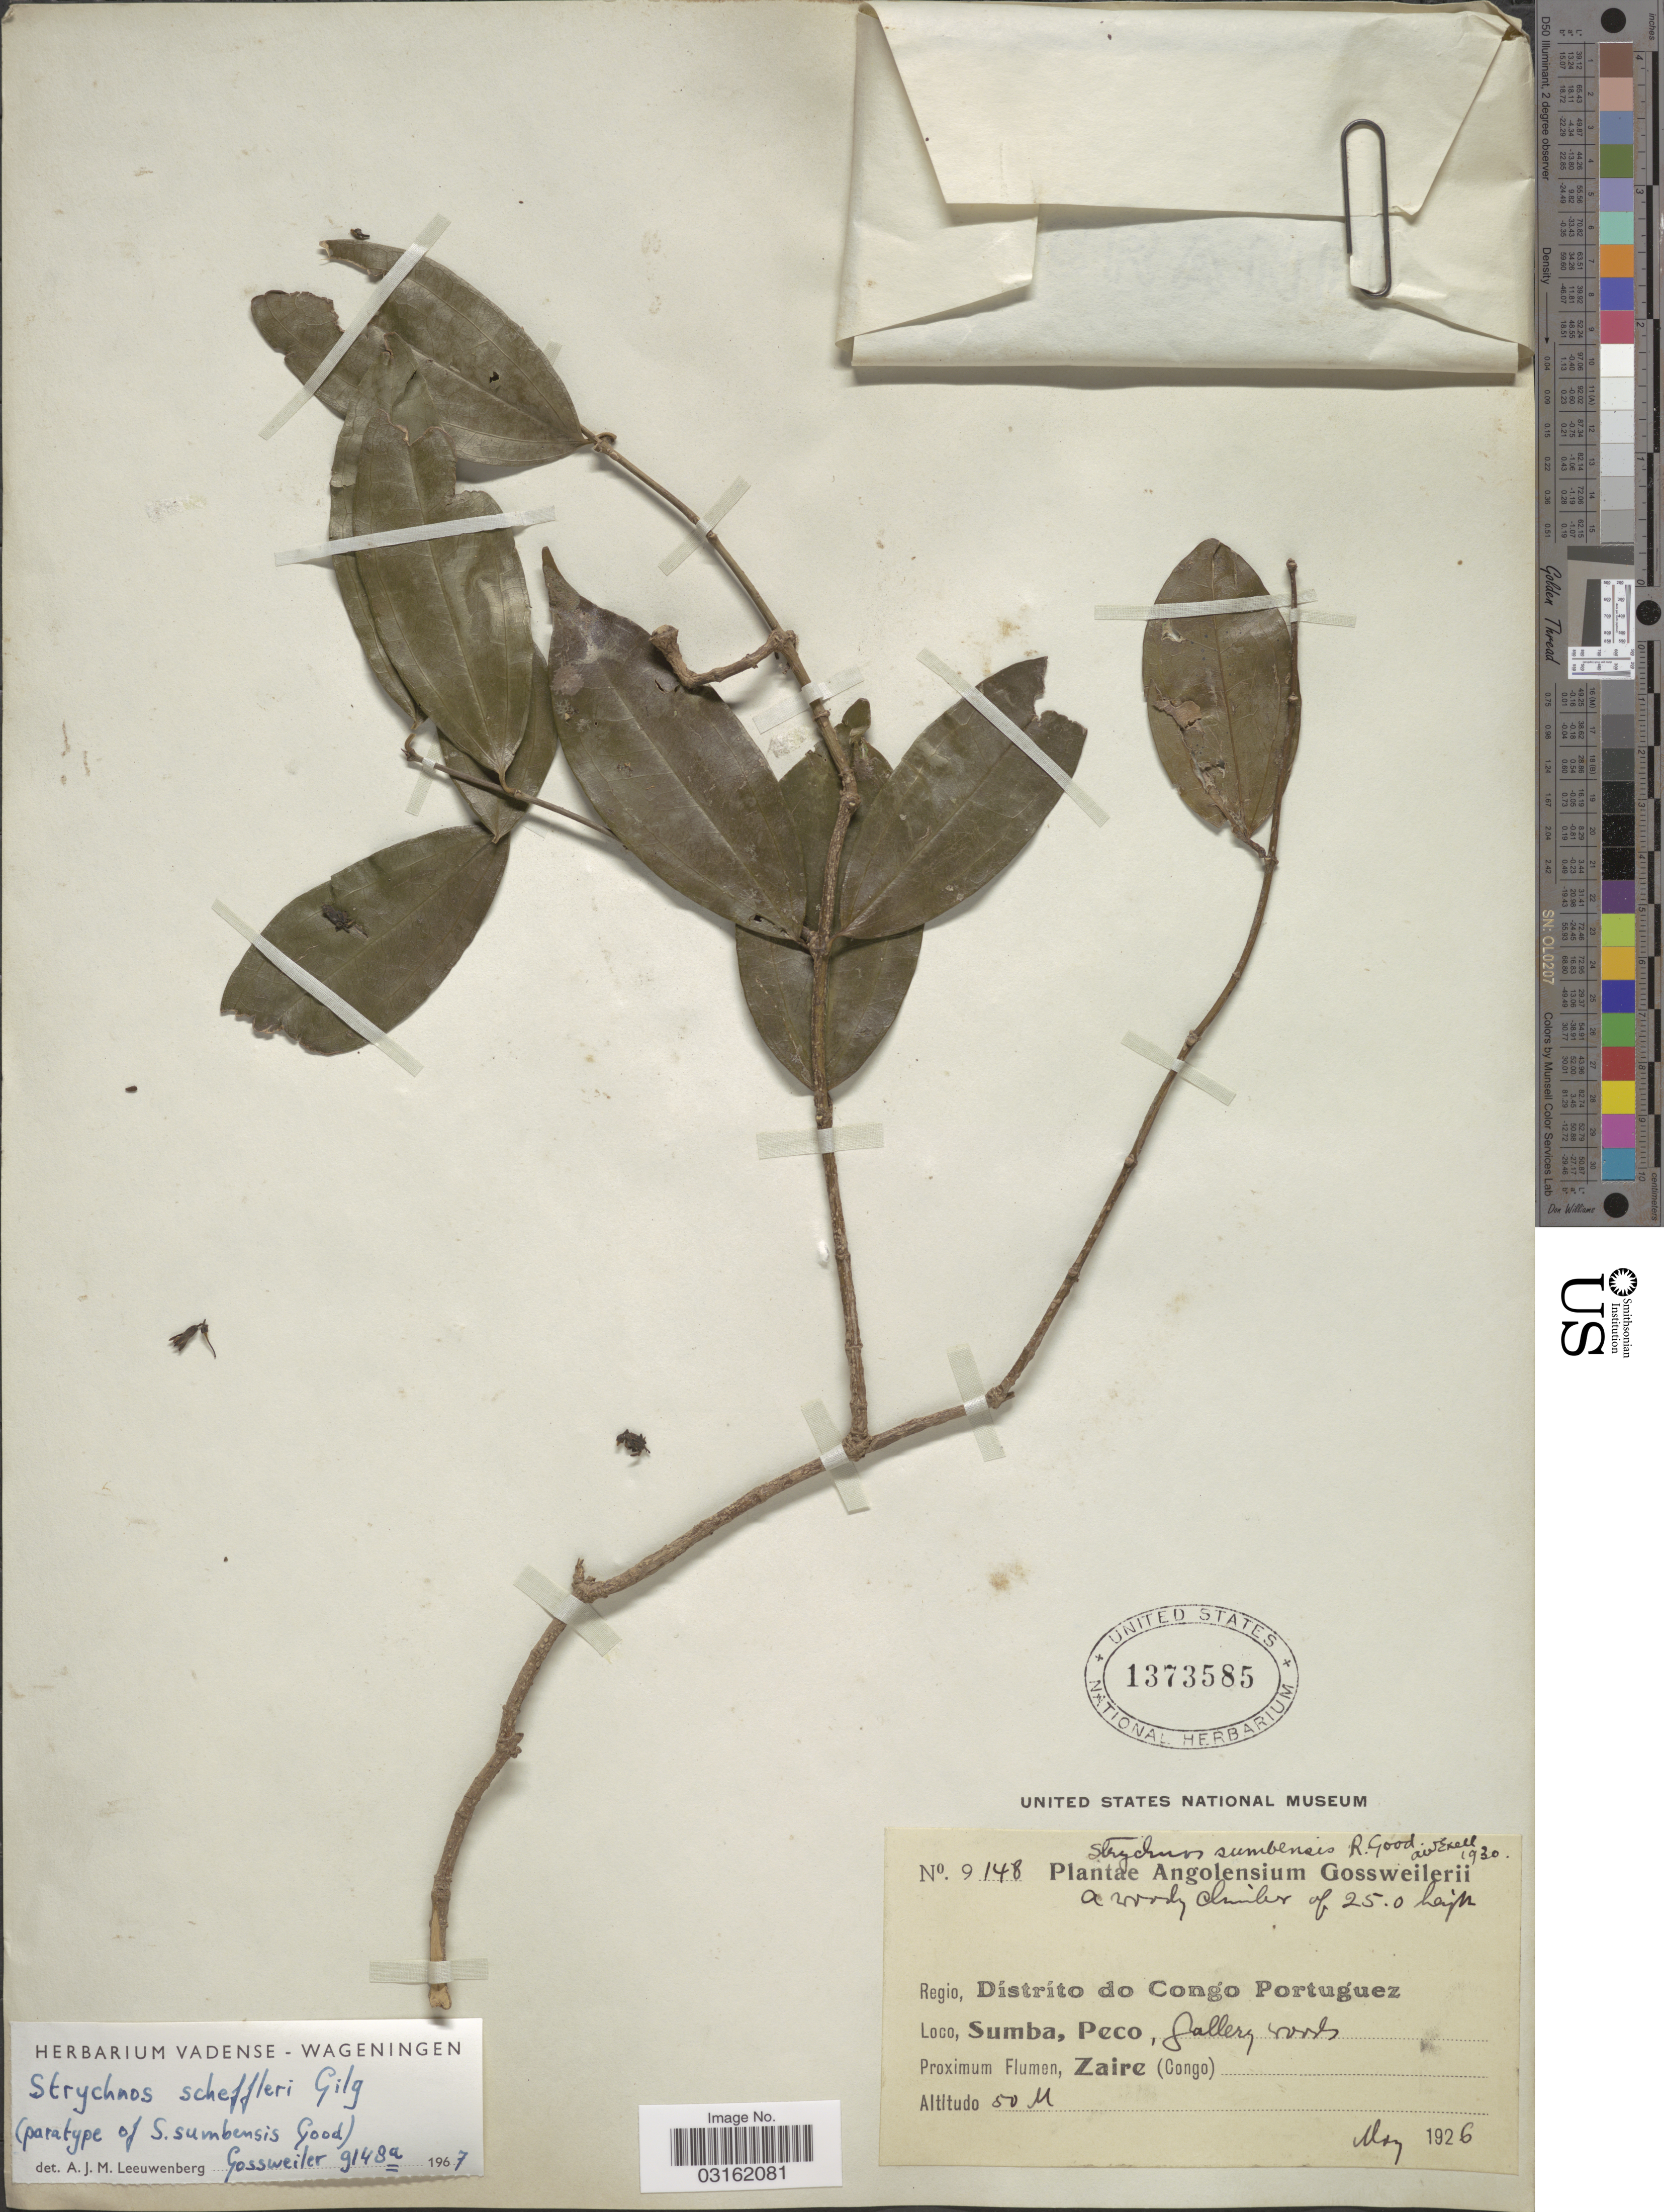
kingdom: Plantae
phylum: Tracheophyta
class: Magnoliopsida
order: Gentianales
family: Loganiaceae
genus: Strychnos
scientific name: Strychnos scheffleri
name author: Gilg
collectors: -. Gossweiler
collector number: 9148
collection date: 1926-05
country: Angola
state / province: Zaire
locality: Regio, Dístríto do Congo Portuguez, Sumba, Peco, gallery woods, Proximum Flumen, Zaire (Congo).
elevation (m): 50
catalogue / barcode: US 1373585